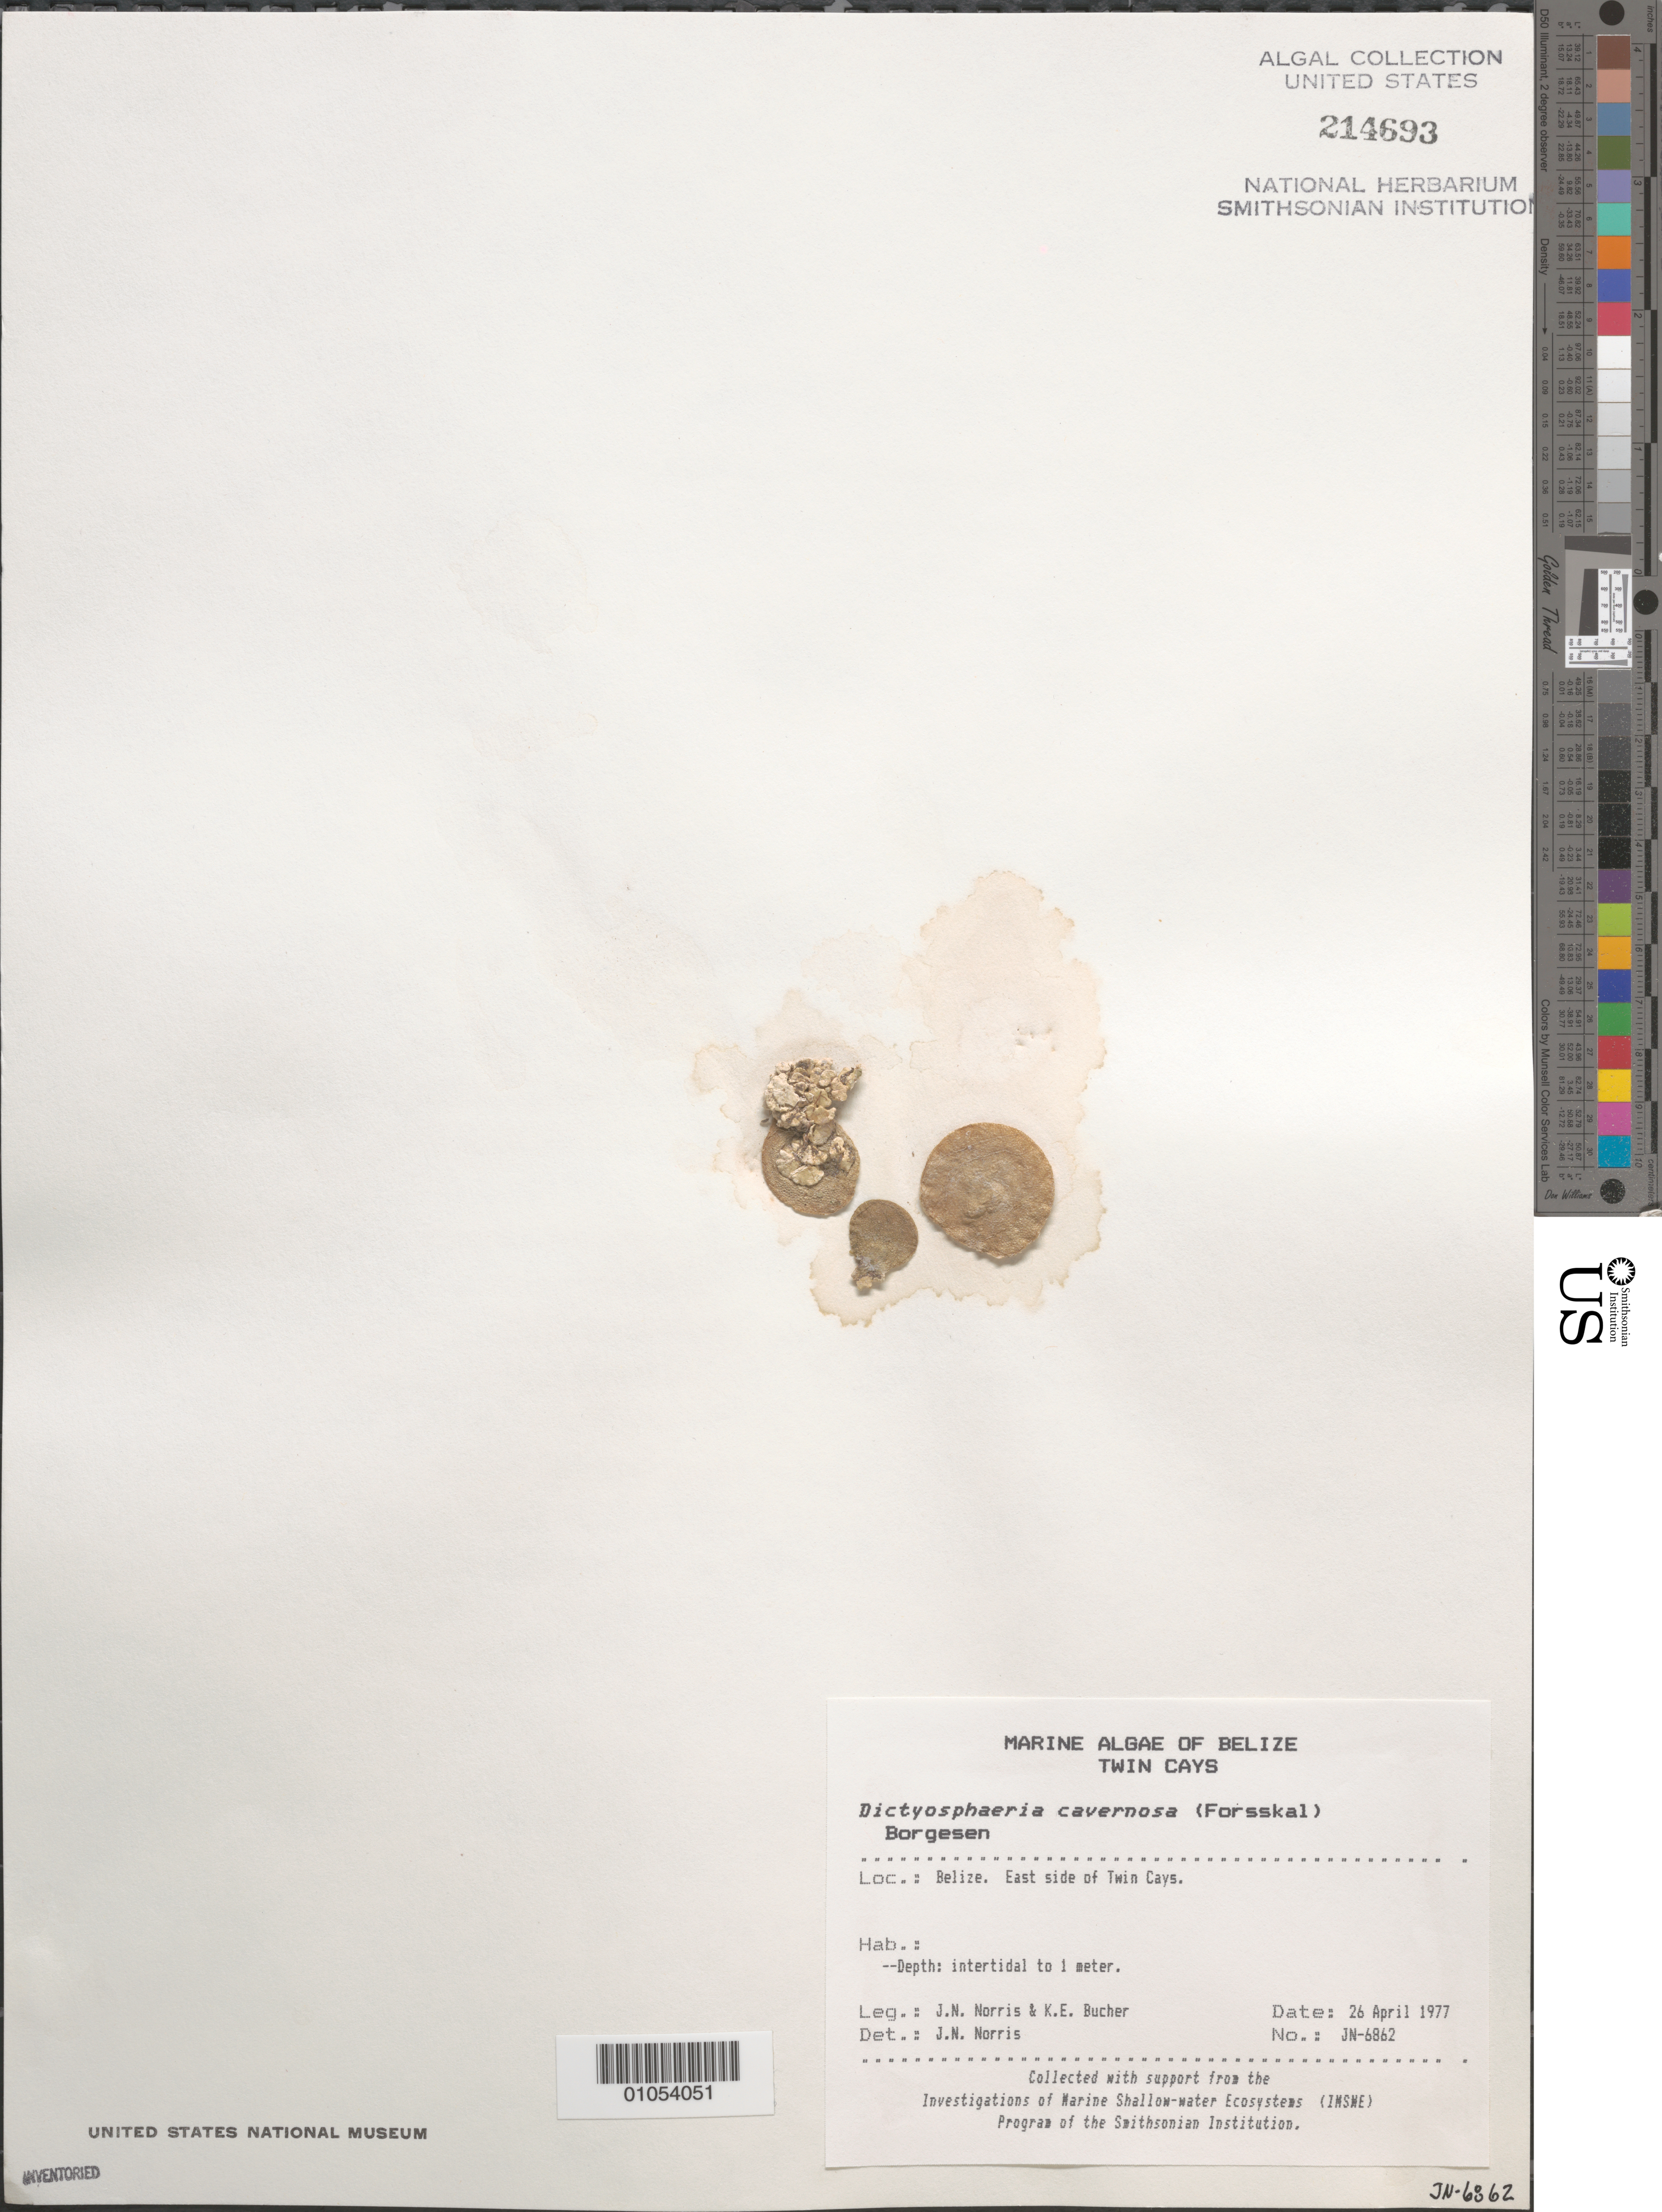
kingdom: Plantae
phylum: Chlorophyta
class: Ulvophyceae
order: Siphonocladales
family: Siphonocladaceae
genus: Dictyosphaeria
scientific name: Dictyosphaeria cavernosa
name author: (Forssk.) Børgesen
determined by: Norris, James N.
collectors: J. N. Norris & K. E. Bucher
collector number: JN-6862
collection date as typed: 26 Apr 1977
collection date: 1977-04-26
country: Belize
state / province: Stann Creek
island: Twin Cays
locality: East side of Twin Cays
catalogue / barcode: US 214693